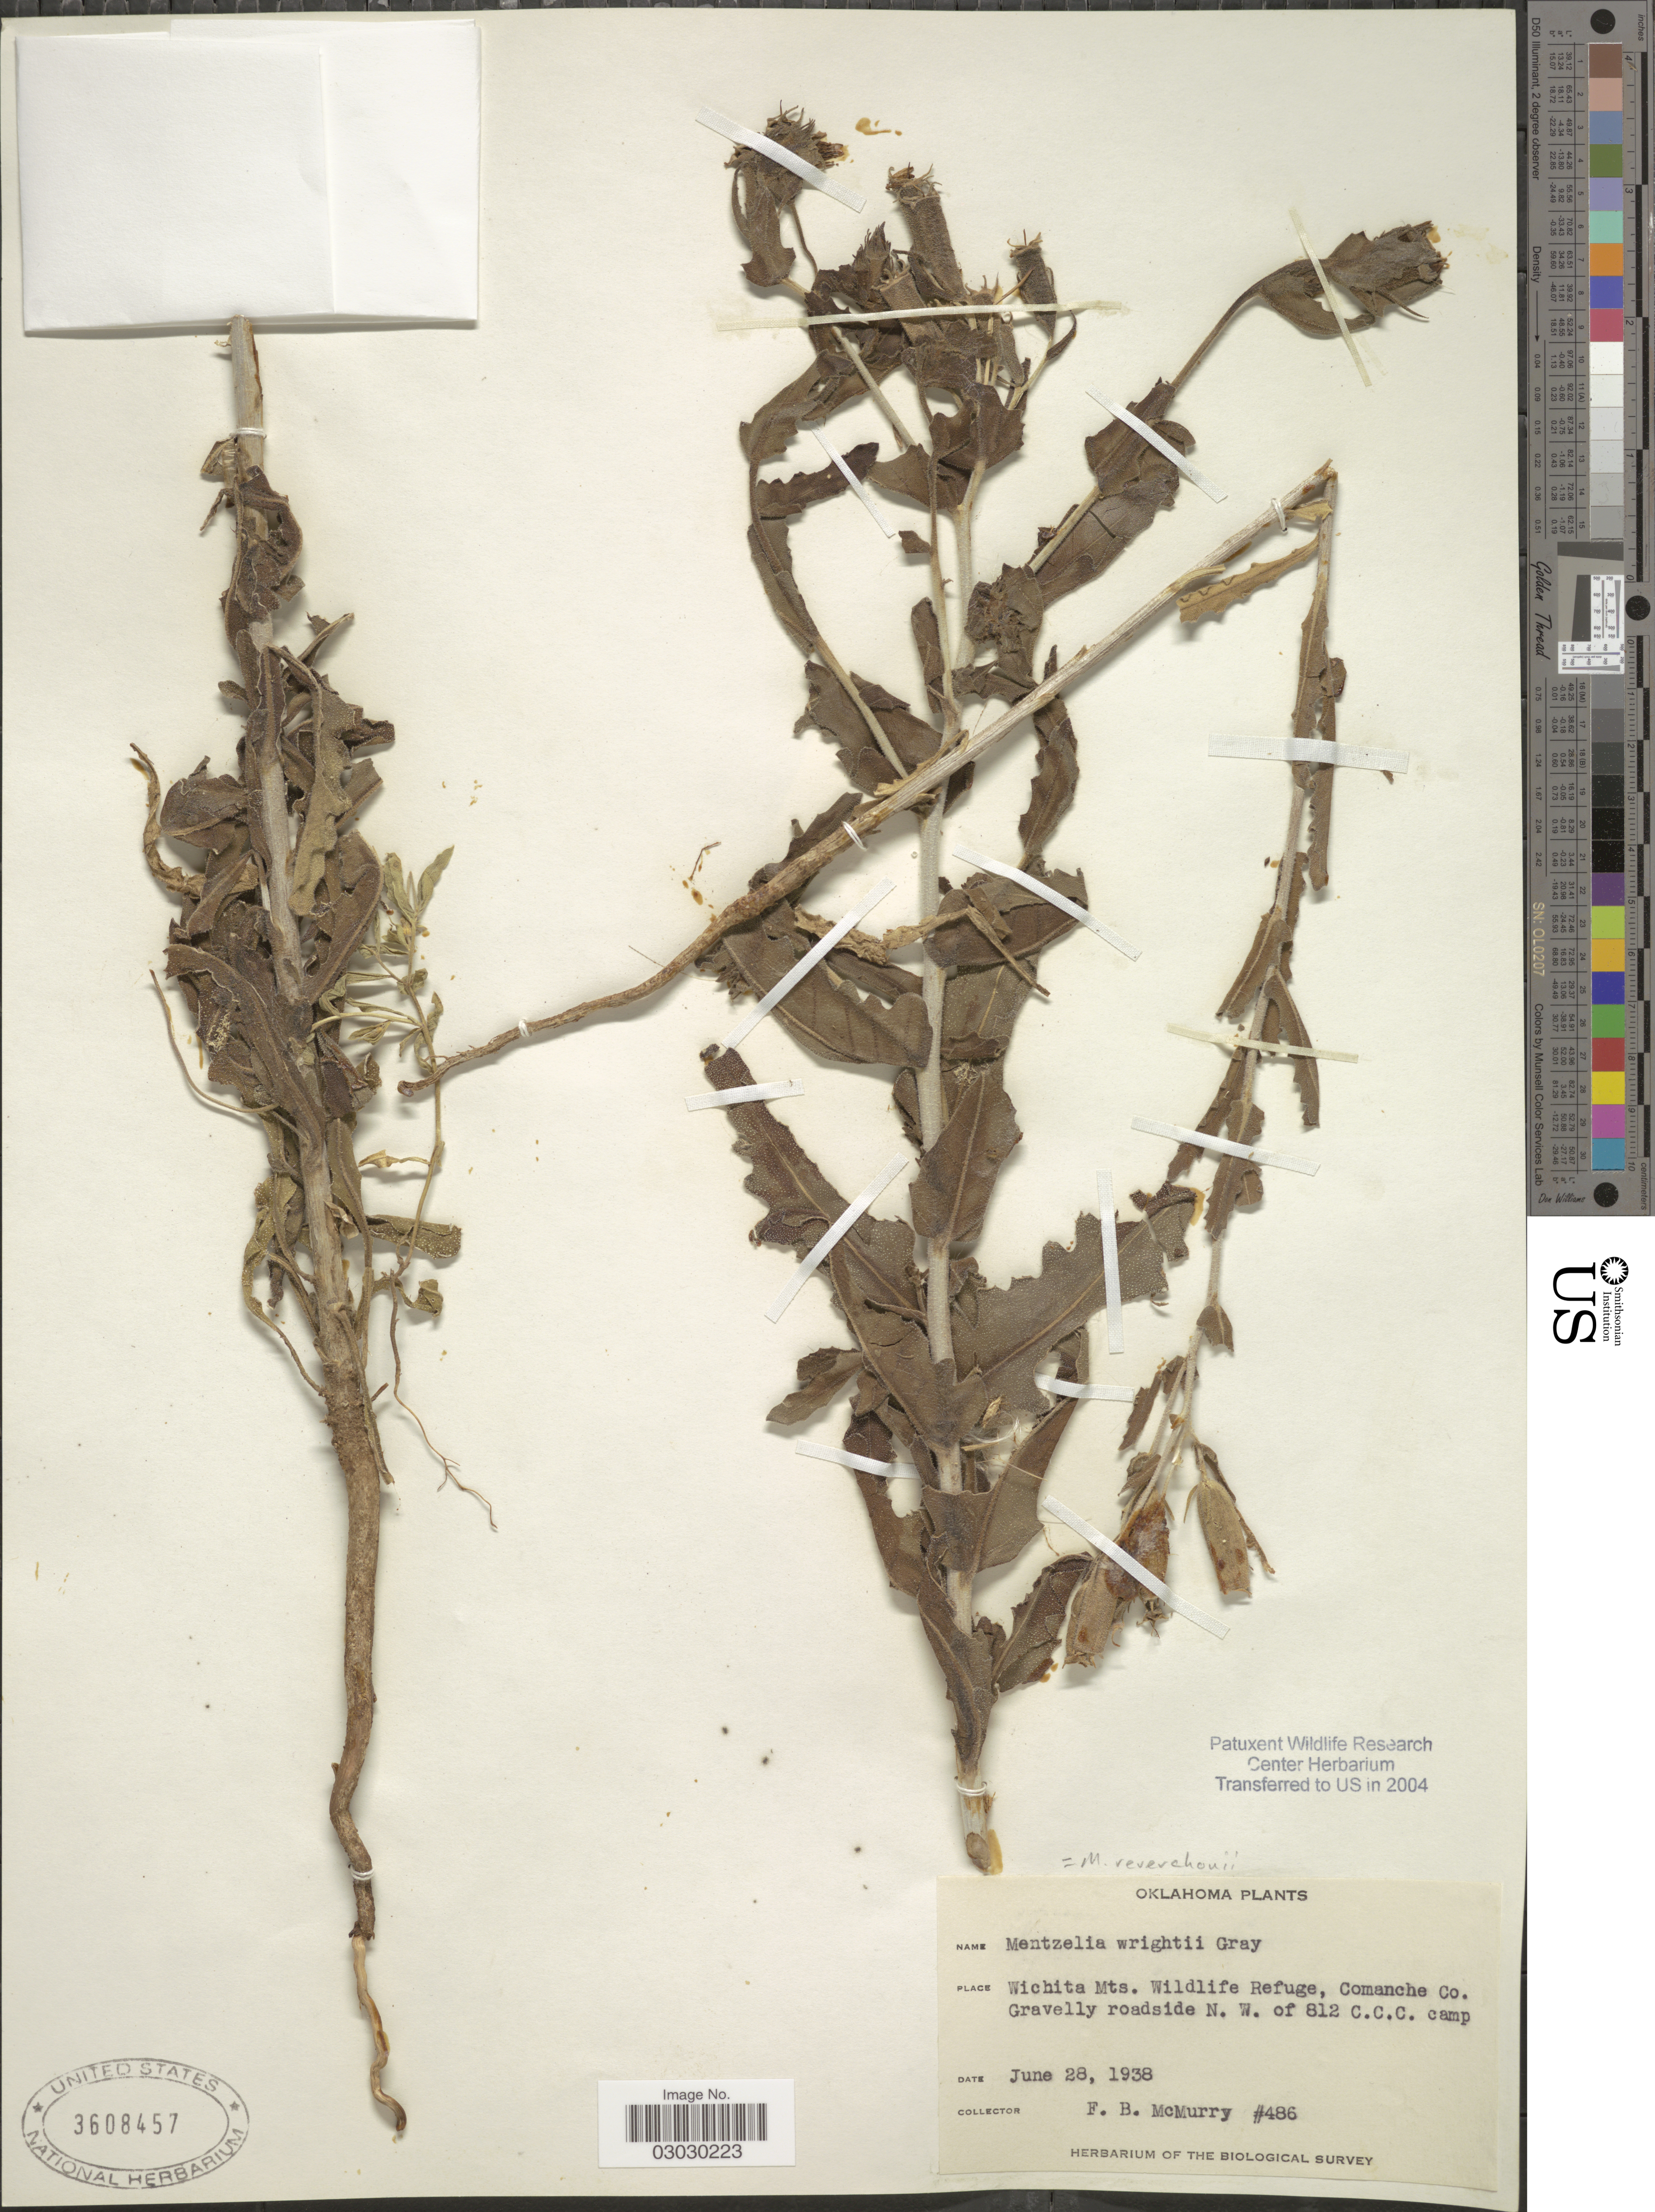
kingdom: Plantae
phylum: Tracheophyta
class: Magnoliopsida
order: Cornales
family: Loasaceae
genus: Mentzelia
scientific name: Mentzelia reverchonii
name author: (Urb.) H.J. Thomps. & Zavort.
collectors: F. B. McMurry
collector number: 486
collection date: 1938-06-28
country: United States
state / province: Oklahoma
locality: Wichita Mts., Wildlife Refuge, Comanche Co., Gravelly roadside N. W. of 812 C.C.C. camp.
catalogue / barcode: US 3608457